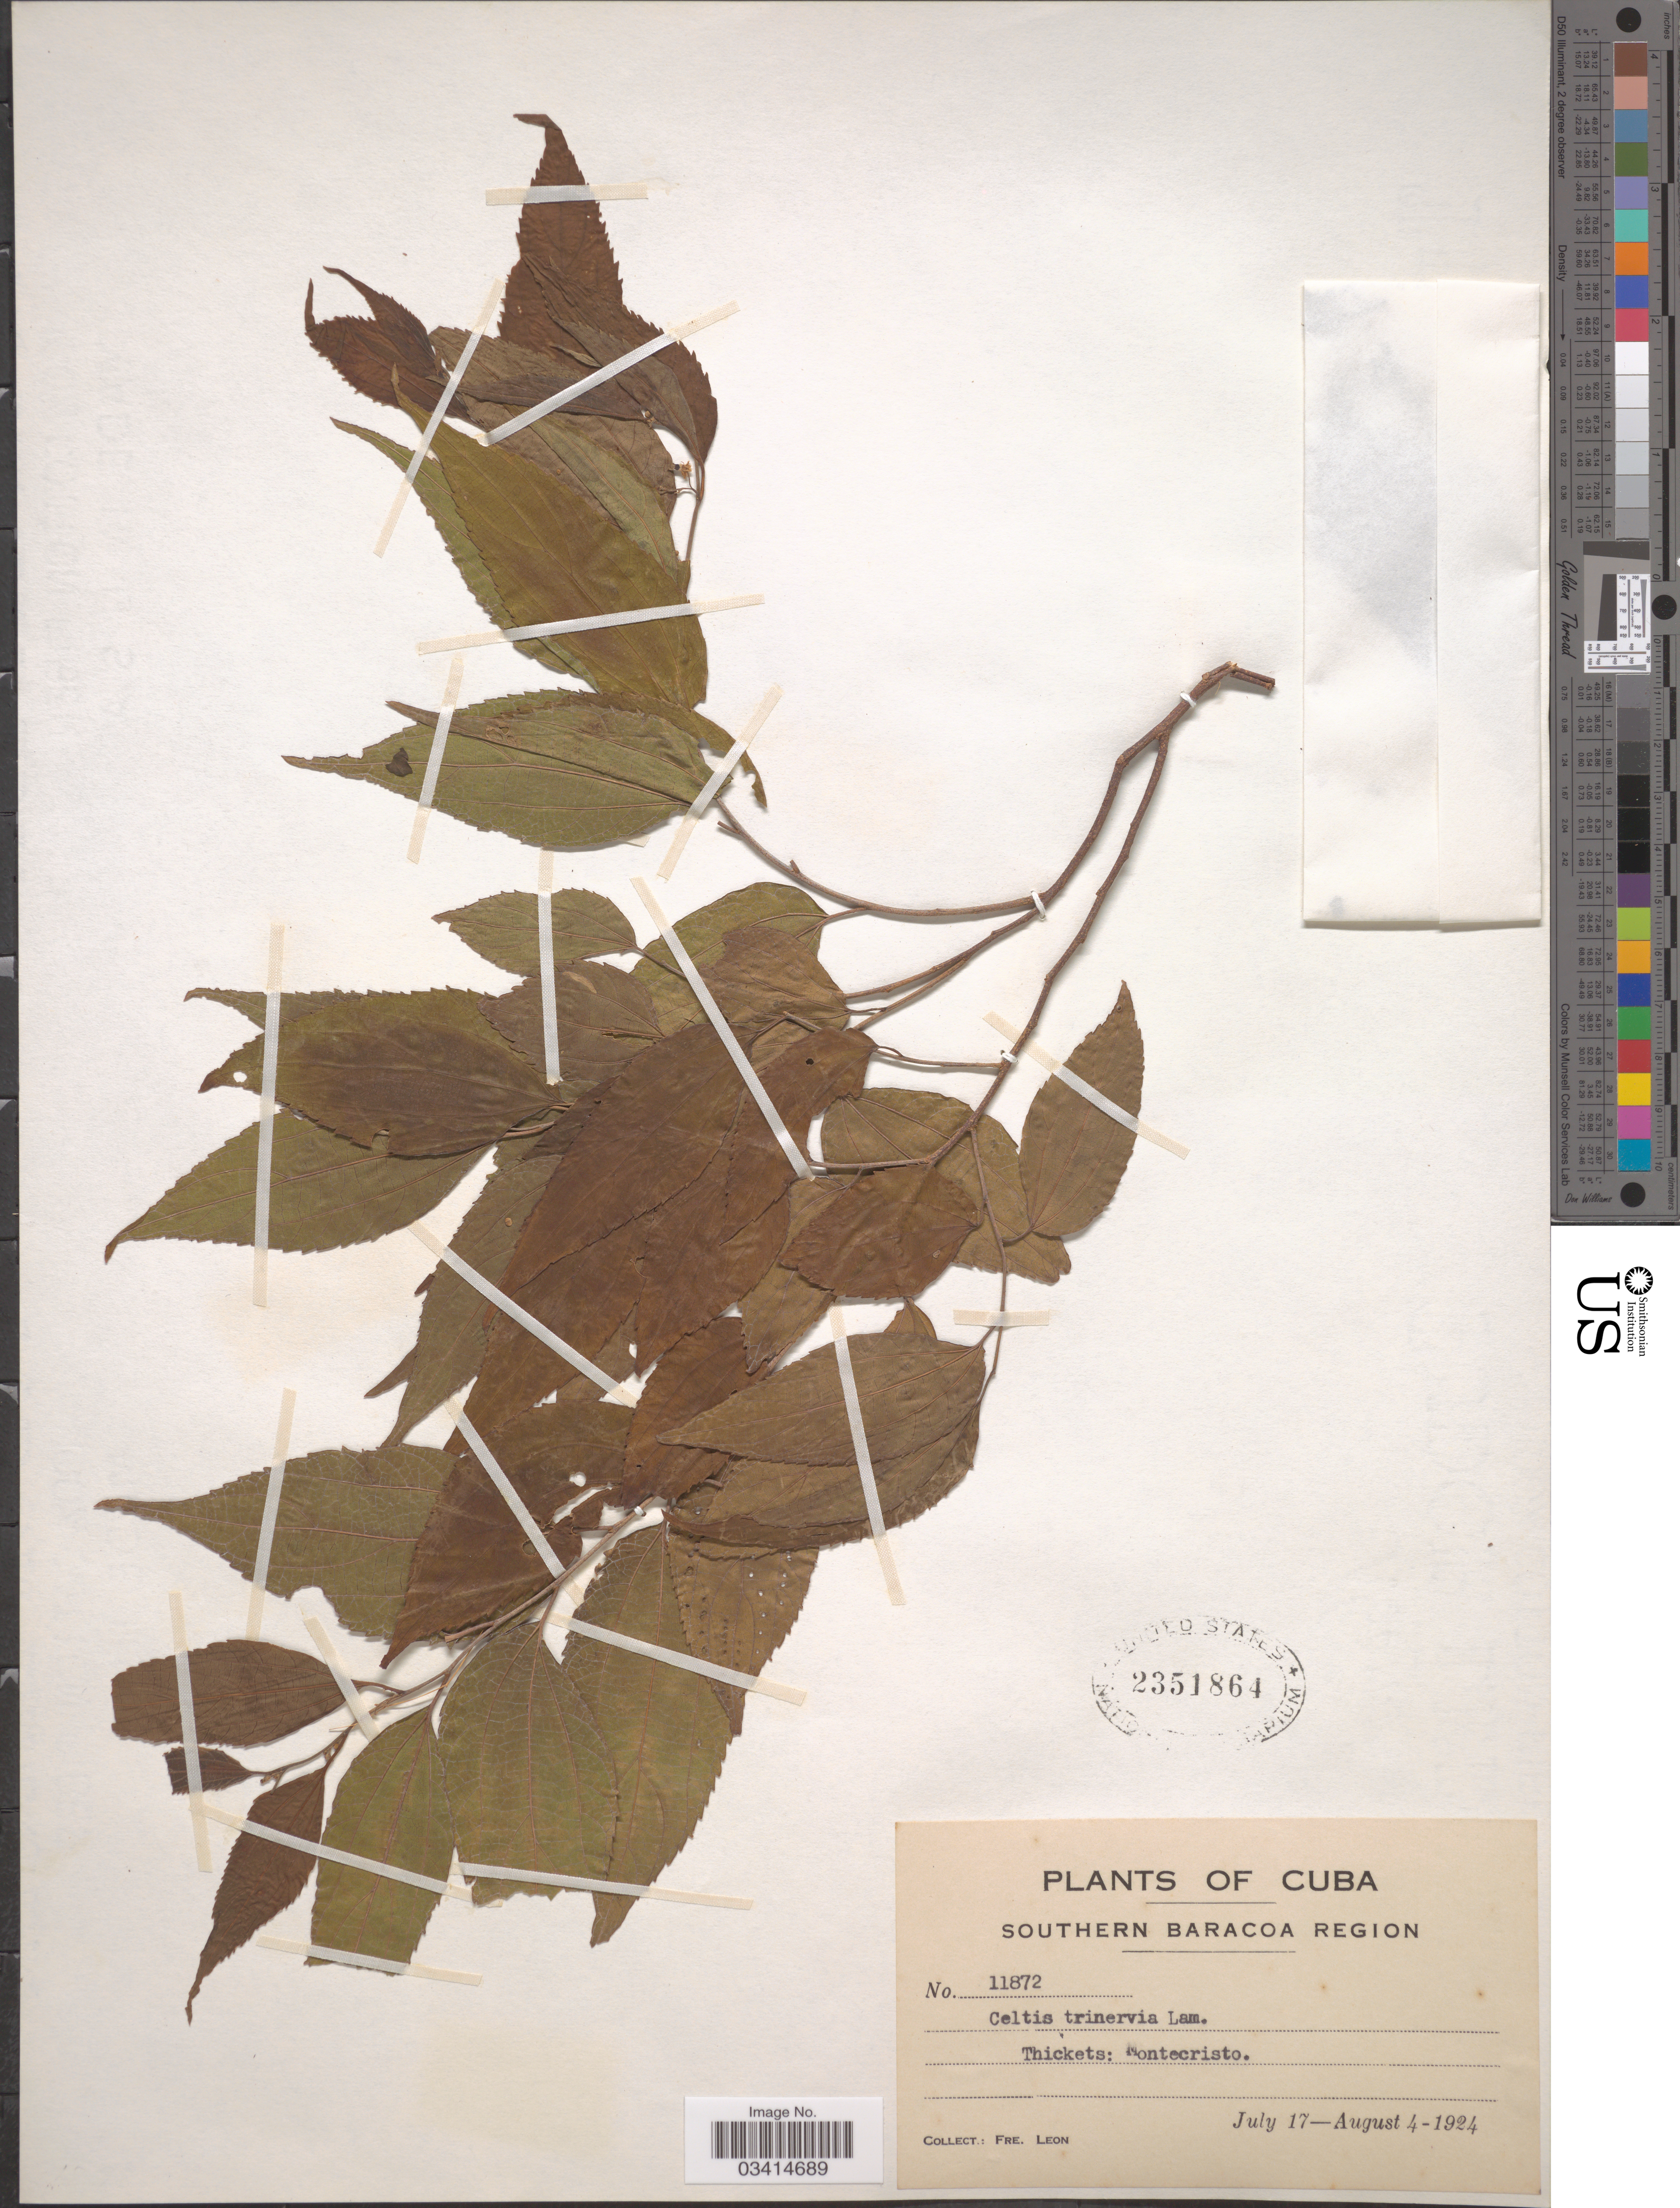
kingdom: Plantae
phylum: Tracheophyta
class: Magnoliopsida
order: Rosales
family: Cannabaceae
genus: Celtis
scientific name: Celtis trinervia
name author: Lam.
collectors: Bro. León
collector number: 11872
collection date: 1924-07-17/1924-08-04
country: Cuba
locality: Southern Baracoa Region. Montecristo.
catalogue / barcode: US 2351864